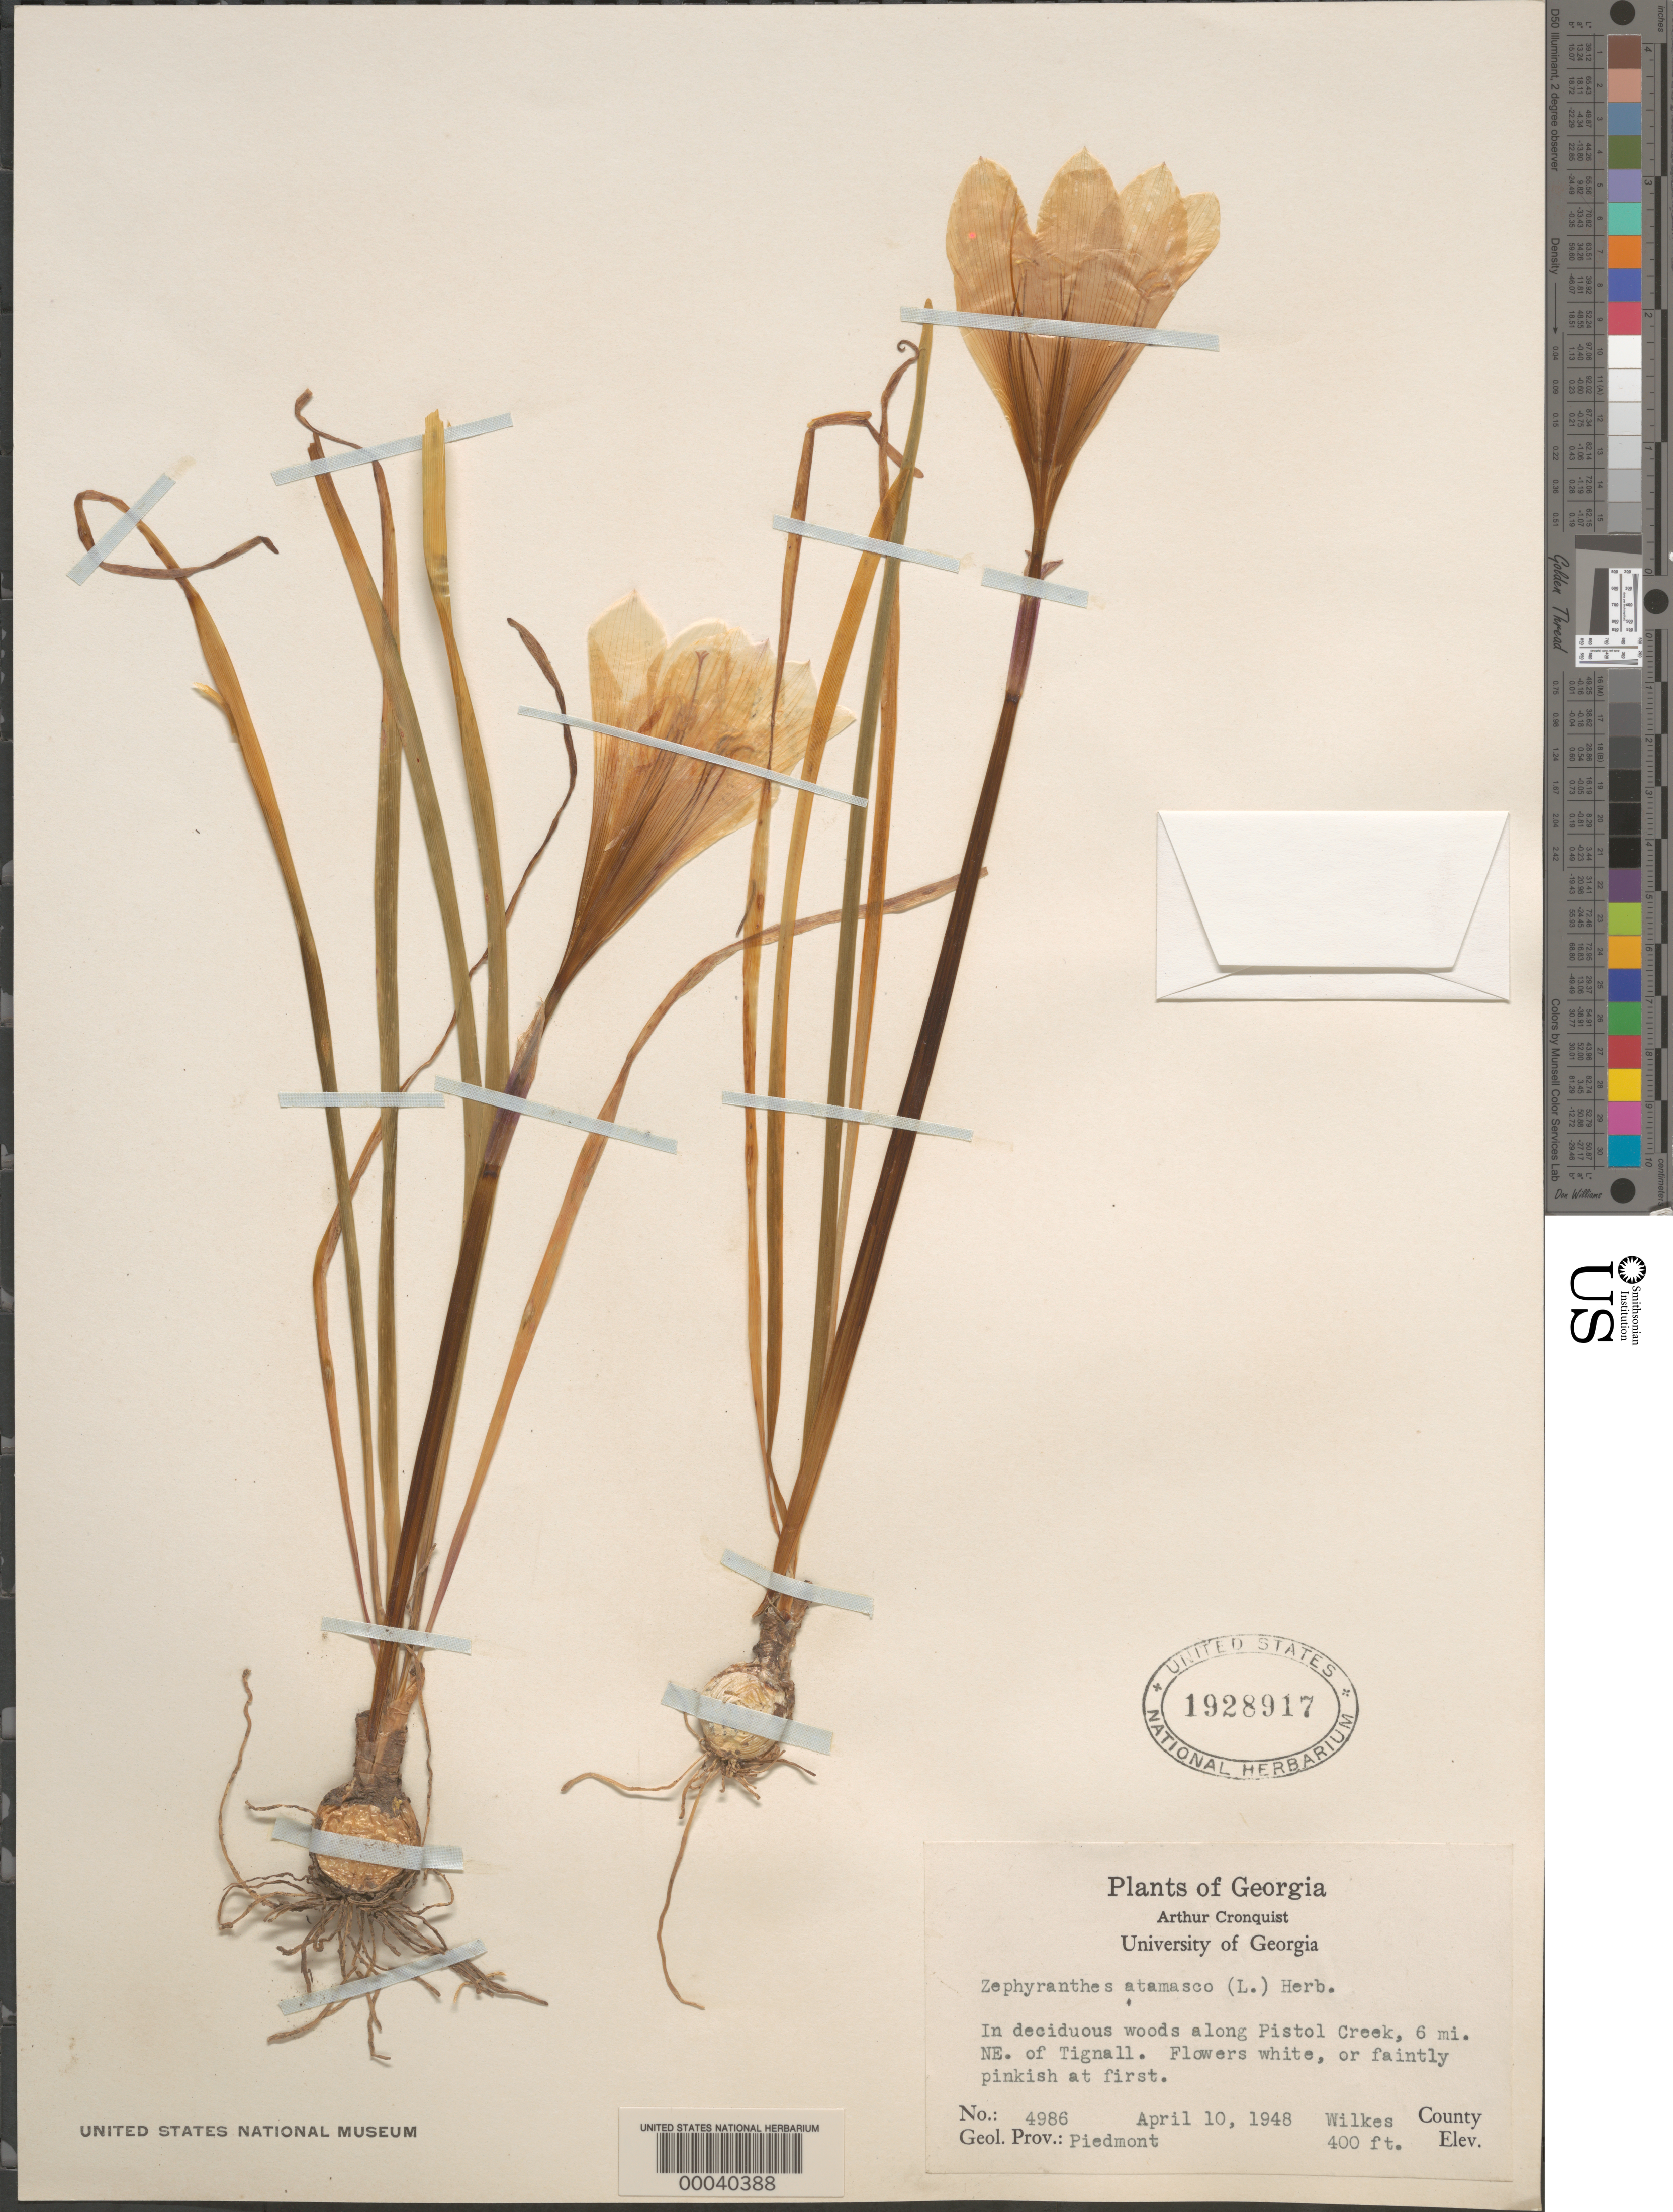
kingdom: Plantae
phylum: Tracheophyta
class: Liliopsida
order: Asparagales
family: Amaryllidaceae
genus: Zephyranthes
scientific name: Zephyranthes atamasco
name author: (L.) Herb.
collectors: A. J. Cronquist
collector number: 49864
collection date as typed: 10 Apr 1948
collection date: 1948-04-10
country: United States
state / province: Georgia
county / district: Wilkes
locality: Along pistol creek, 6 mi. ne of tignall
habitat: Deciduous woods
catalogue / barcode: US 1928917